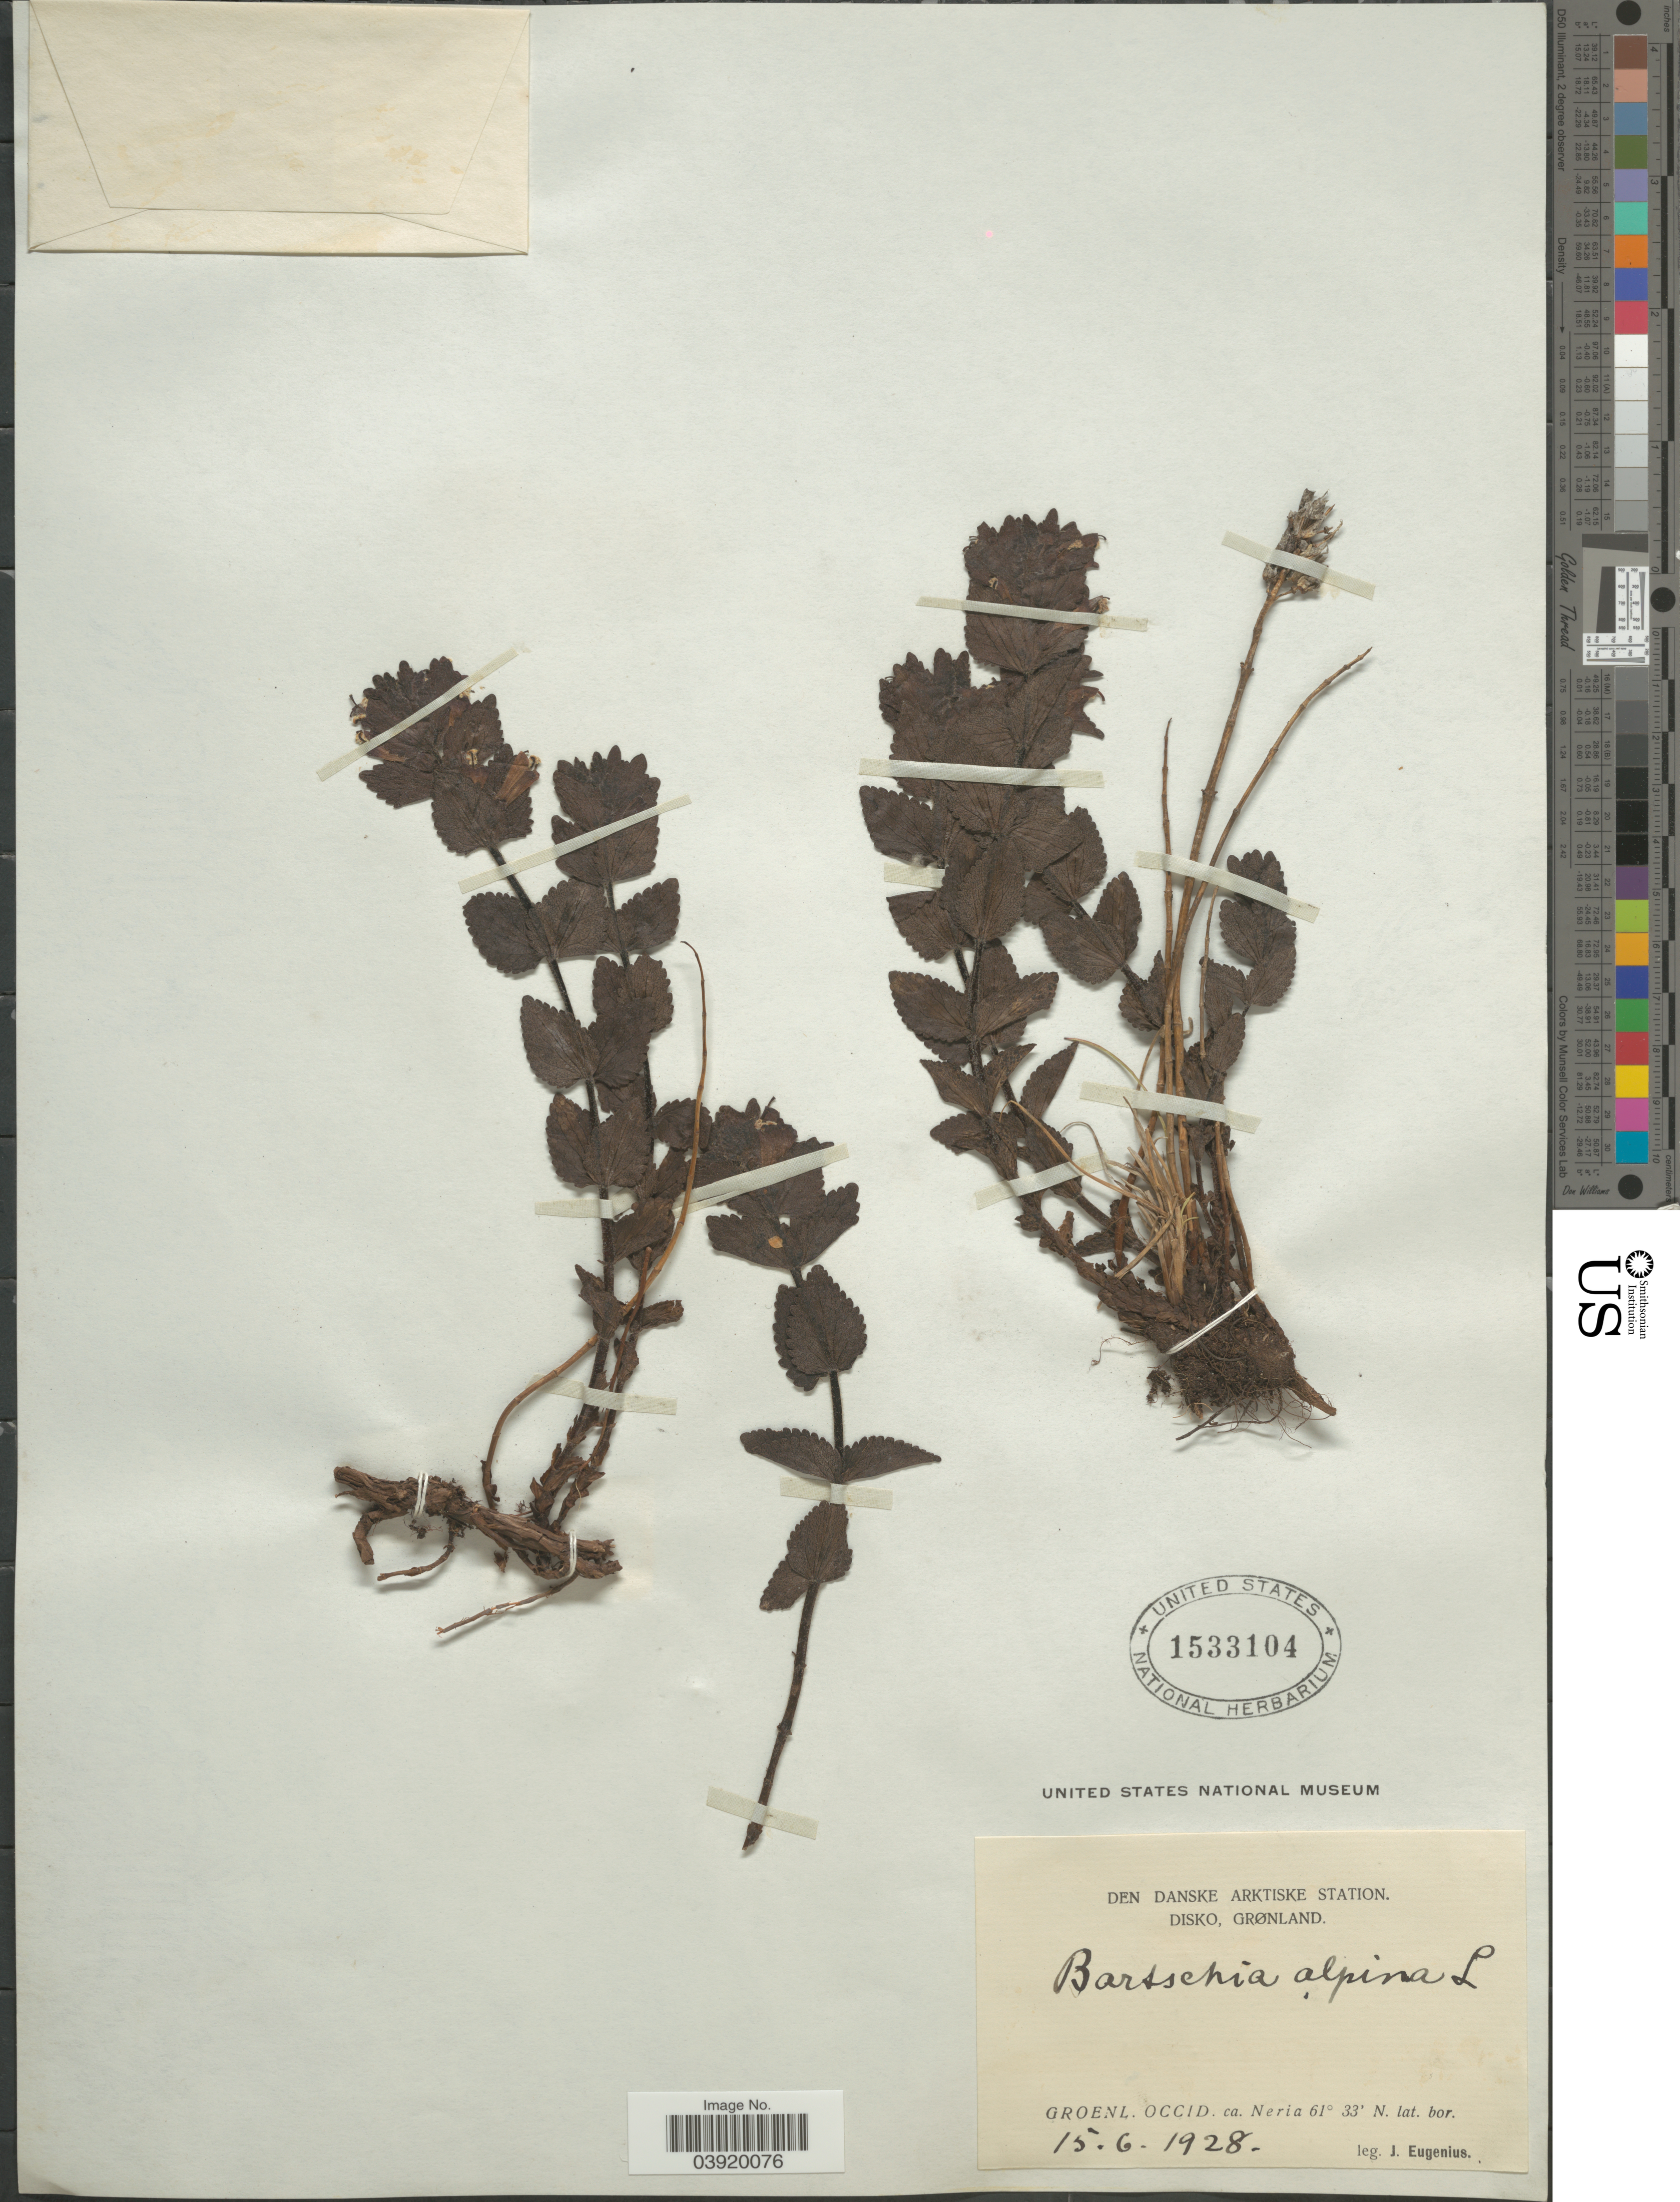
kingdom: Plantae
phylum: Tracheophyta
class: Magnoliopsida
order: Lamiales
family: Orobanchaceae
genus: Bartsia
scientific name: Bartsia alpina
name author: L.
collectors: J. Eugenius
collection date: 1928-06-15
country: Greenland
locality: Den Danske Arktiske Station. Disko, Grønland. Groenl. Occid.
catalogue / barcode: US 1533104